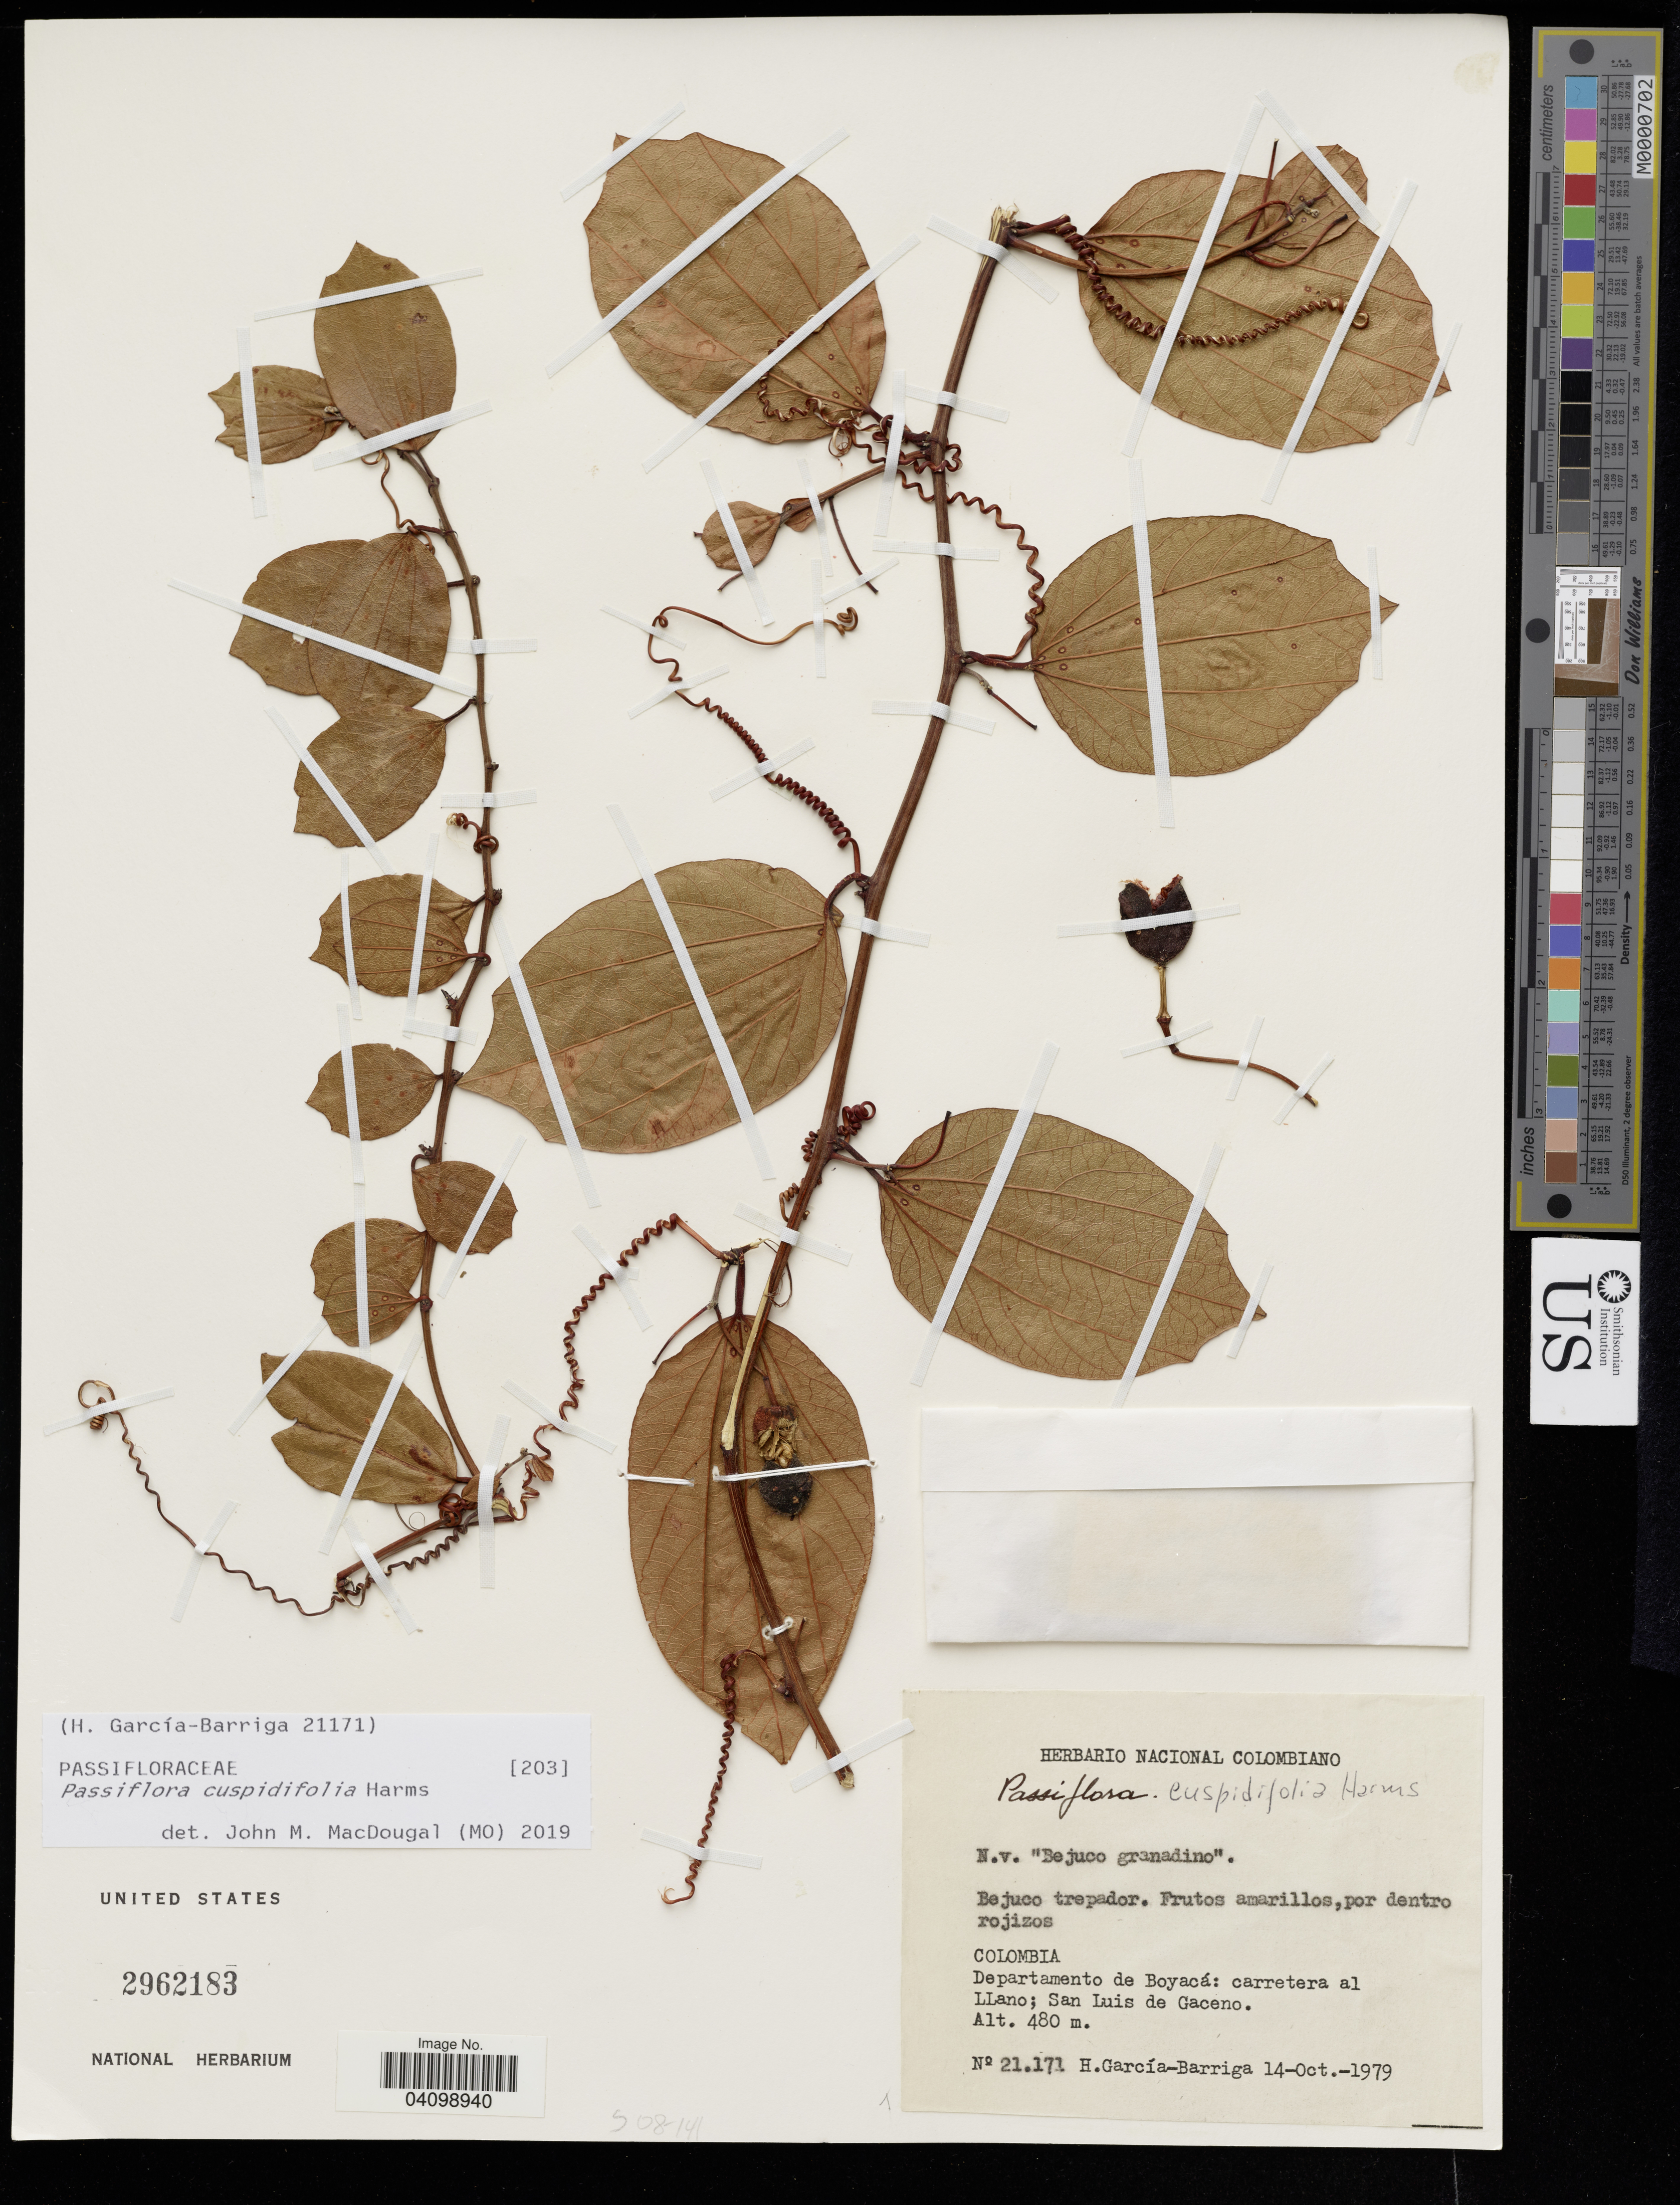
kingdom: Plantae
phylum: Tracheophyta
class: Magnoliopsida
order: Malpighiales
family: Passifloraceae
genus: Passiflora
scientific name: Passiflora cuspidifolia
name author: Harms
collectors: H. García Barriga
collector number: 21171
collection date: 1979-10-14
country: Colombia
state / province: Boyacá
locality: Carretera al Llano: San Luis de Gaceno.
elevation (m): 480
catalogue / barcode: US 2962183